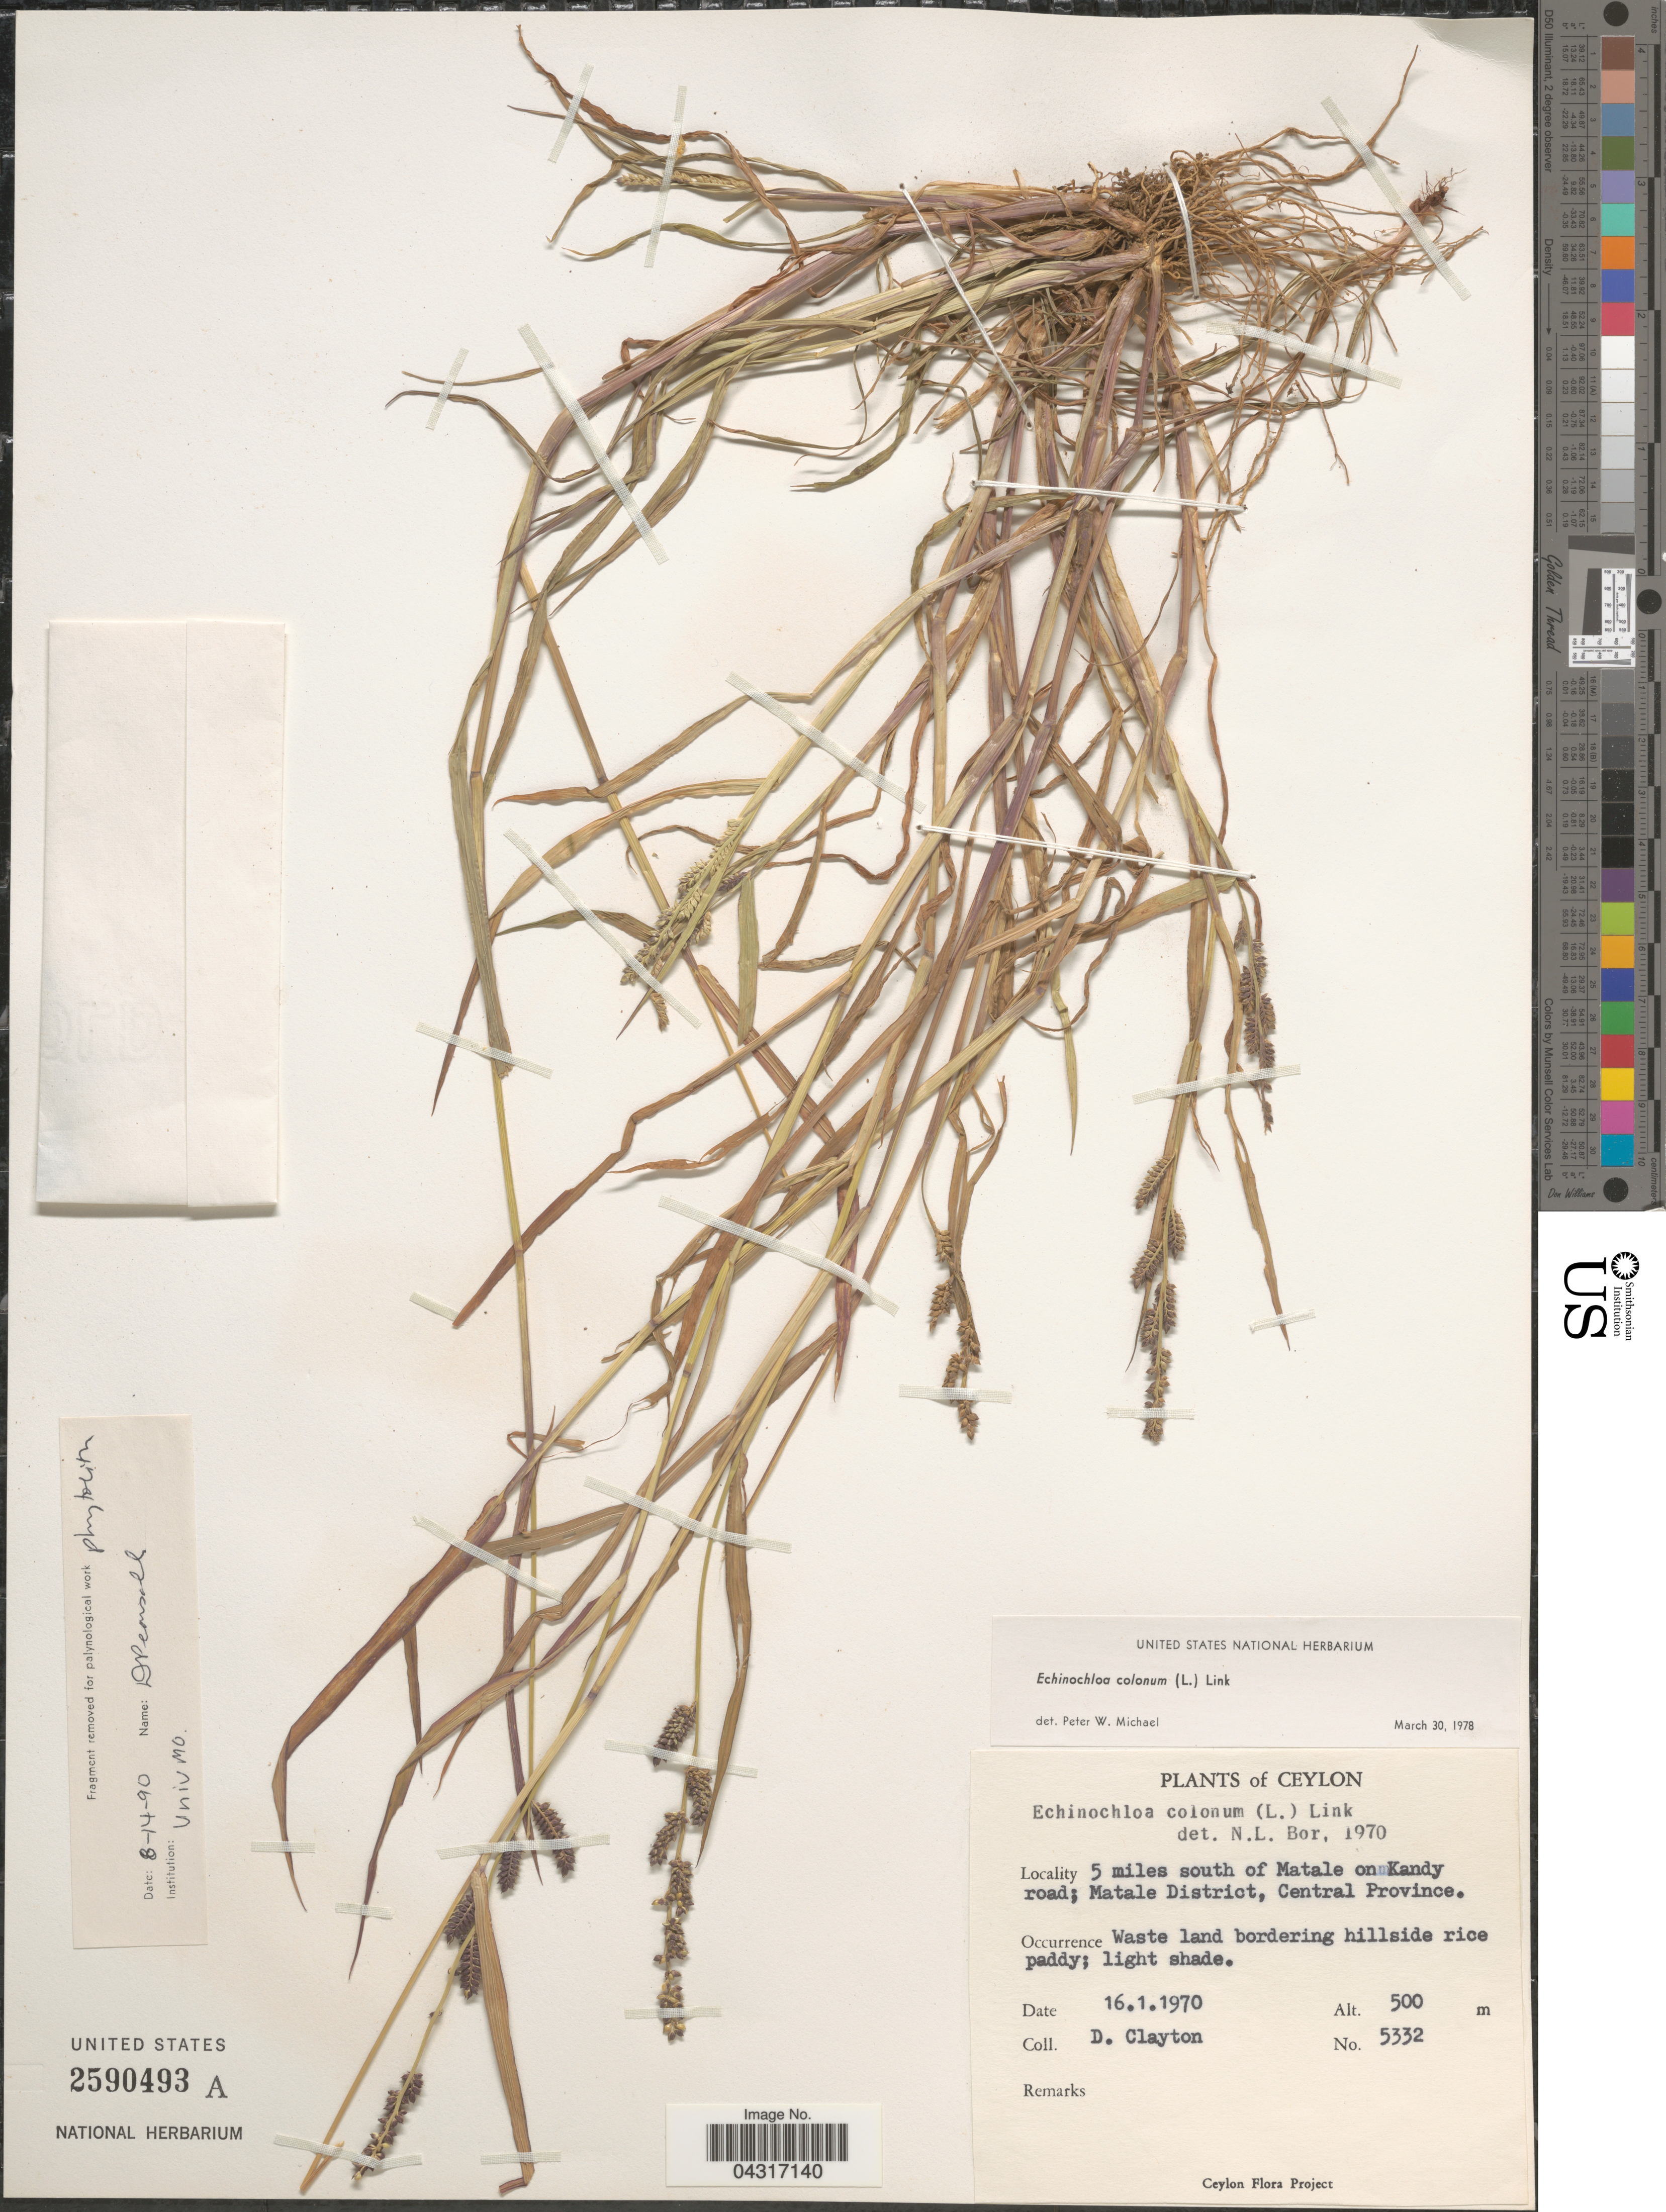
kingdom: Plantae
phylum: Tracheophyta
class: Liliopsida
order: Poales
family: Poaceae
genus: Echinochloa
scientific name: Echinochloa colona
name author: (L.) Link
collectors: D. Clayton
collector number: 5332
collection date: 1970-01-16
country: Sri Lanka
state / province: Central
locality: Ceylon. 5 miles south of Matale on Kandy road; Matale District.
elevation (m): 500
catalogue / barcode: US 2590493A